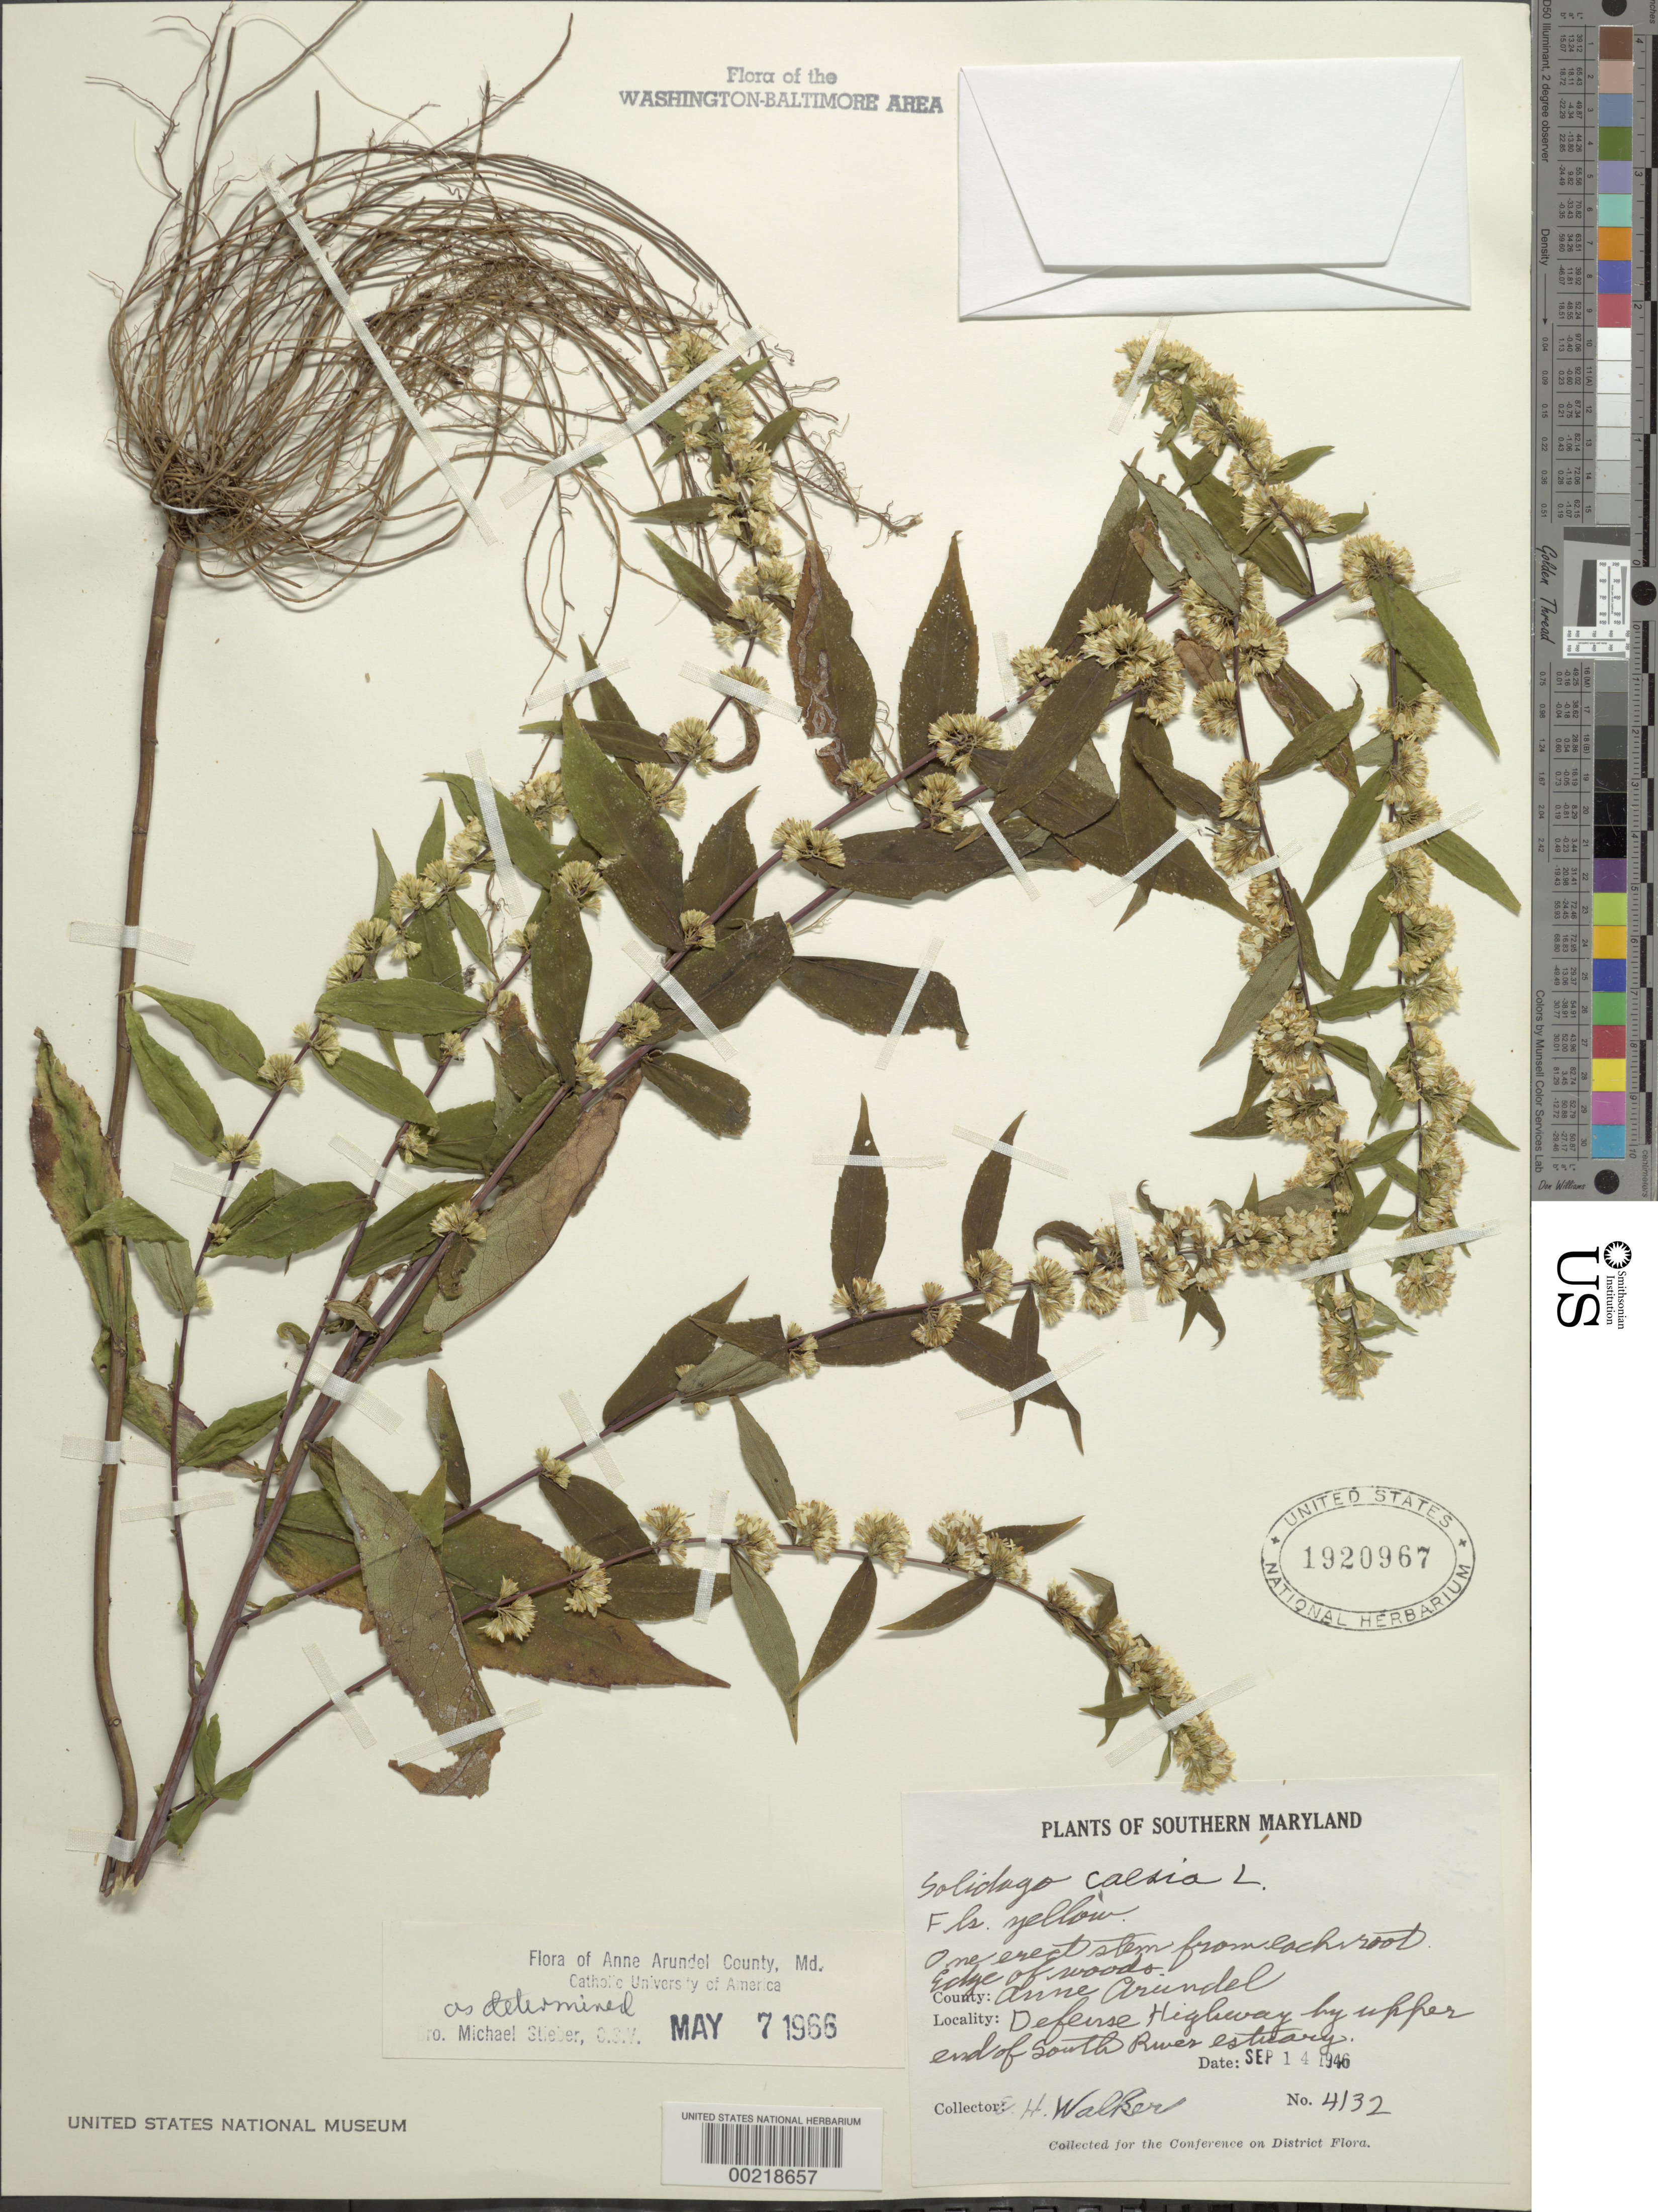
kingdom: Plantae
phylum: Tracheophyta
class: Magnoliopsida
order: Asterales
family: Asteraceae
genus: Solidago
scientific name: Solidago caesia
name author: L.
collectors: E. H. Walker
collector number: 4132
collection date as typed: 14 Sep 1946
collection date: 1946-09-14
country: United States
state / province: Maryland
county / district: Anne Arundel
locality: Defense Highway by upper end of South River Estuary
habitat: Edge of woods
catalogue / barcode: US 1920967